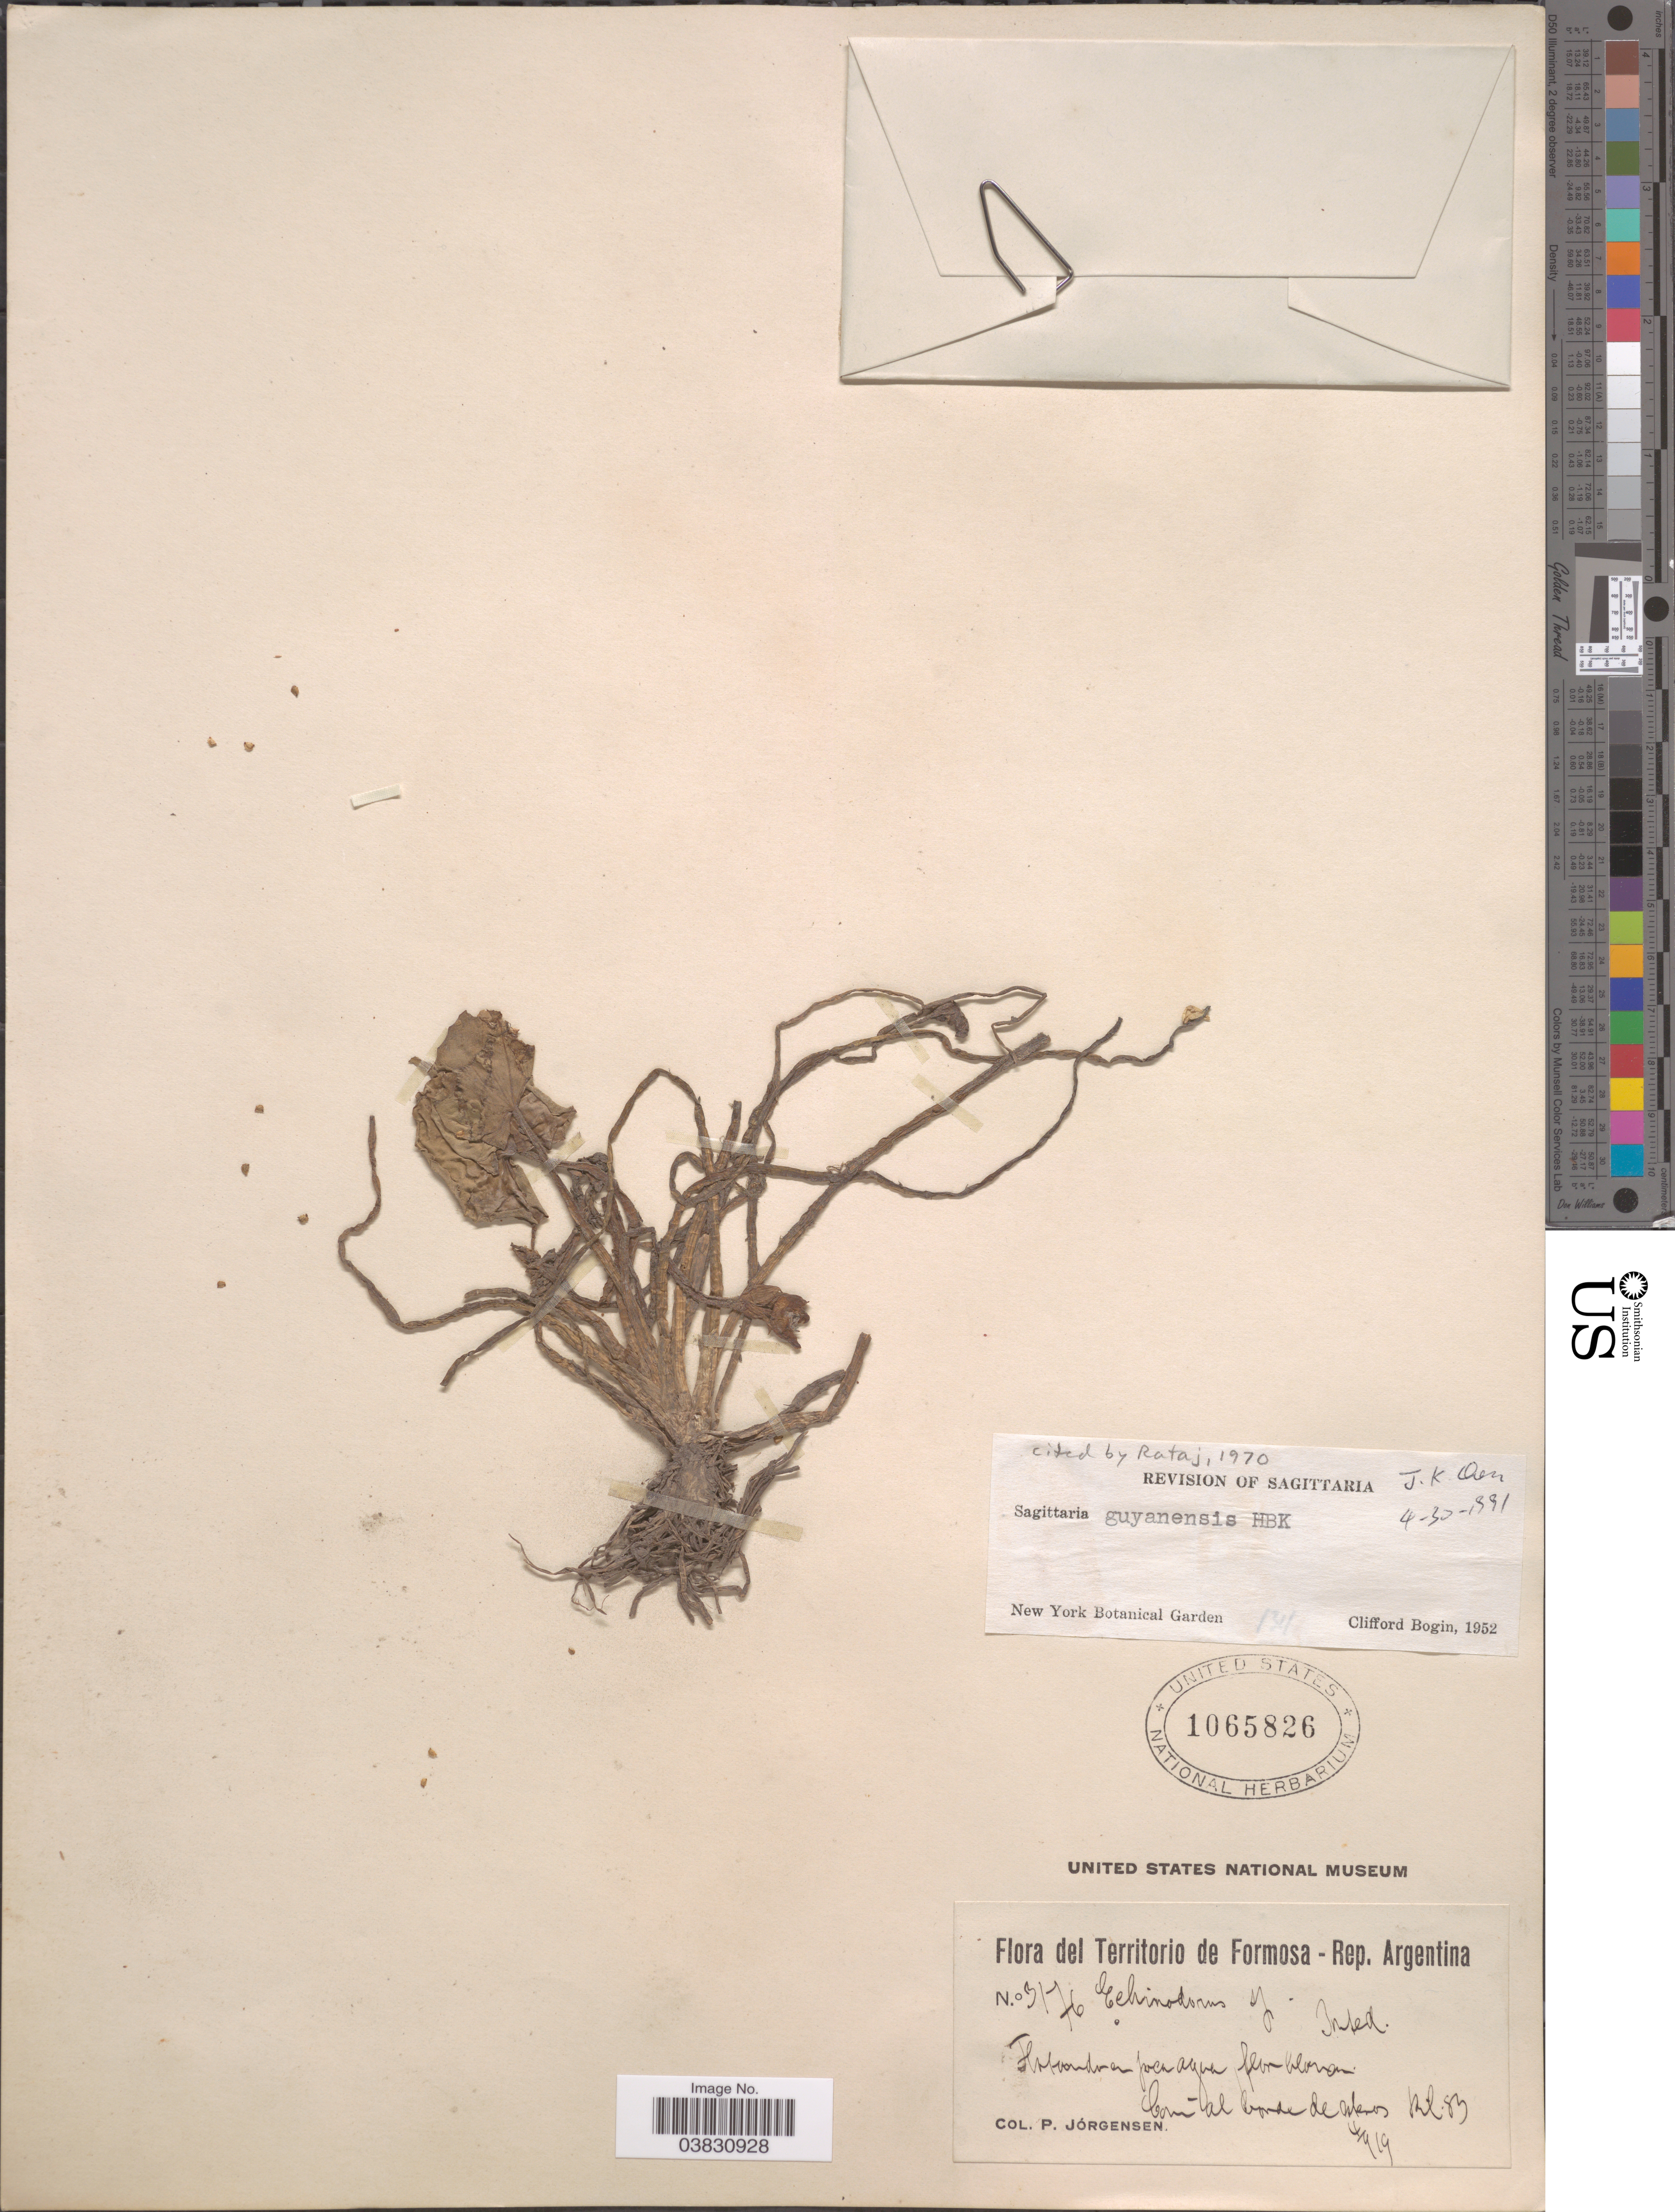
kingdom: Plantae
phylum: Tracheophyta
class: Liliopsida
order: Alismatales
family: Alismataceae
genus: Sagittaria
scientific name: Sagittaria guayanensis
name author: Kunth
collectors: P. Jörgensen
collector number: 3176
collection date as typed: Transcribed d/m/y: 4/9/19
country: Argentina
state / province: Formosa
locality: Territorio de Formosa. Comun [interpreted] al borde de esteros Kil. 83.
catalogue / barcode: US 1065826